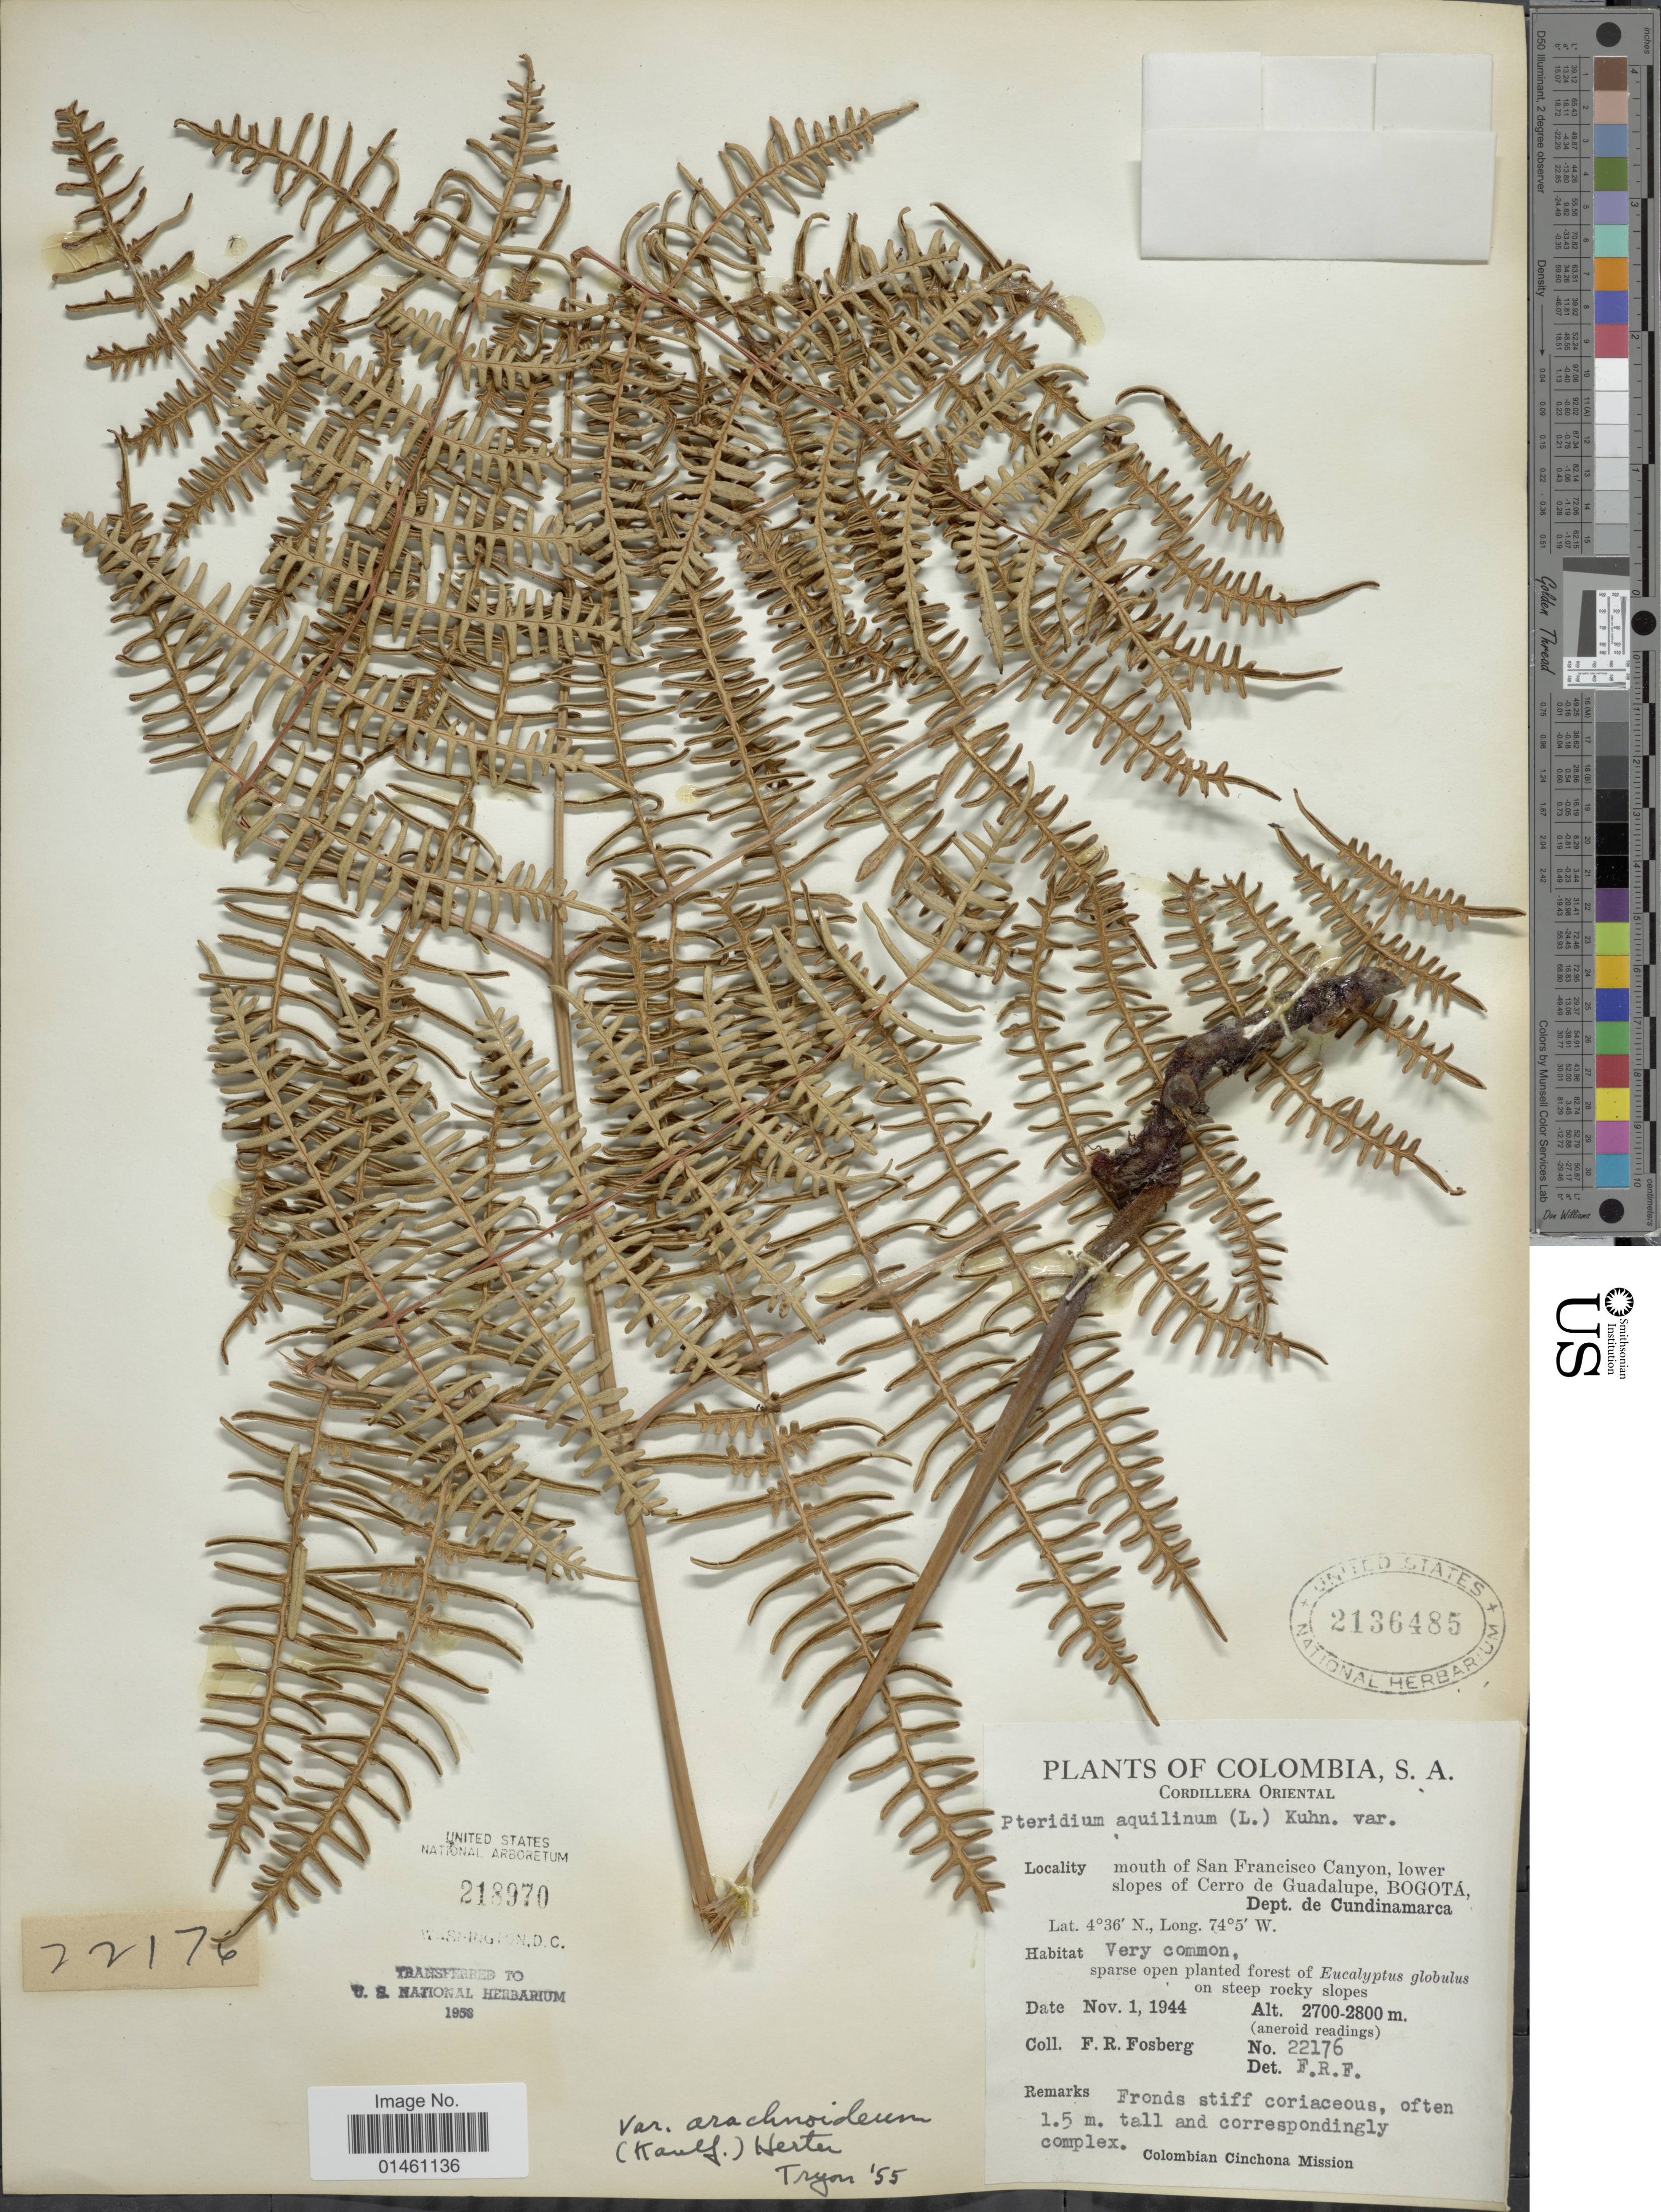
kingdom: Plantae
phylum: Tracheophyta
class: Polypodiopsida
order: Polypodiales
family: Dennstaedtiaceae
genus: Pteridium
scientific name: Pteridium aquilinum var. arachnoideum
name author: (Kaulf.) Herter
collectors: F. R. Fosberg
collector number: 22176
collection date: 1944-11-01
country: Colombia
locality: Cordillera Oriental, mouth of San Francisco Canyon, lower slopes of Cerro de Guadalupe, Bogotá. Dept. Cundinamarca.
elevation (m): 2700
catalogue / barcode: US 2136485